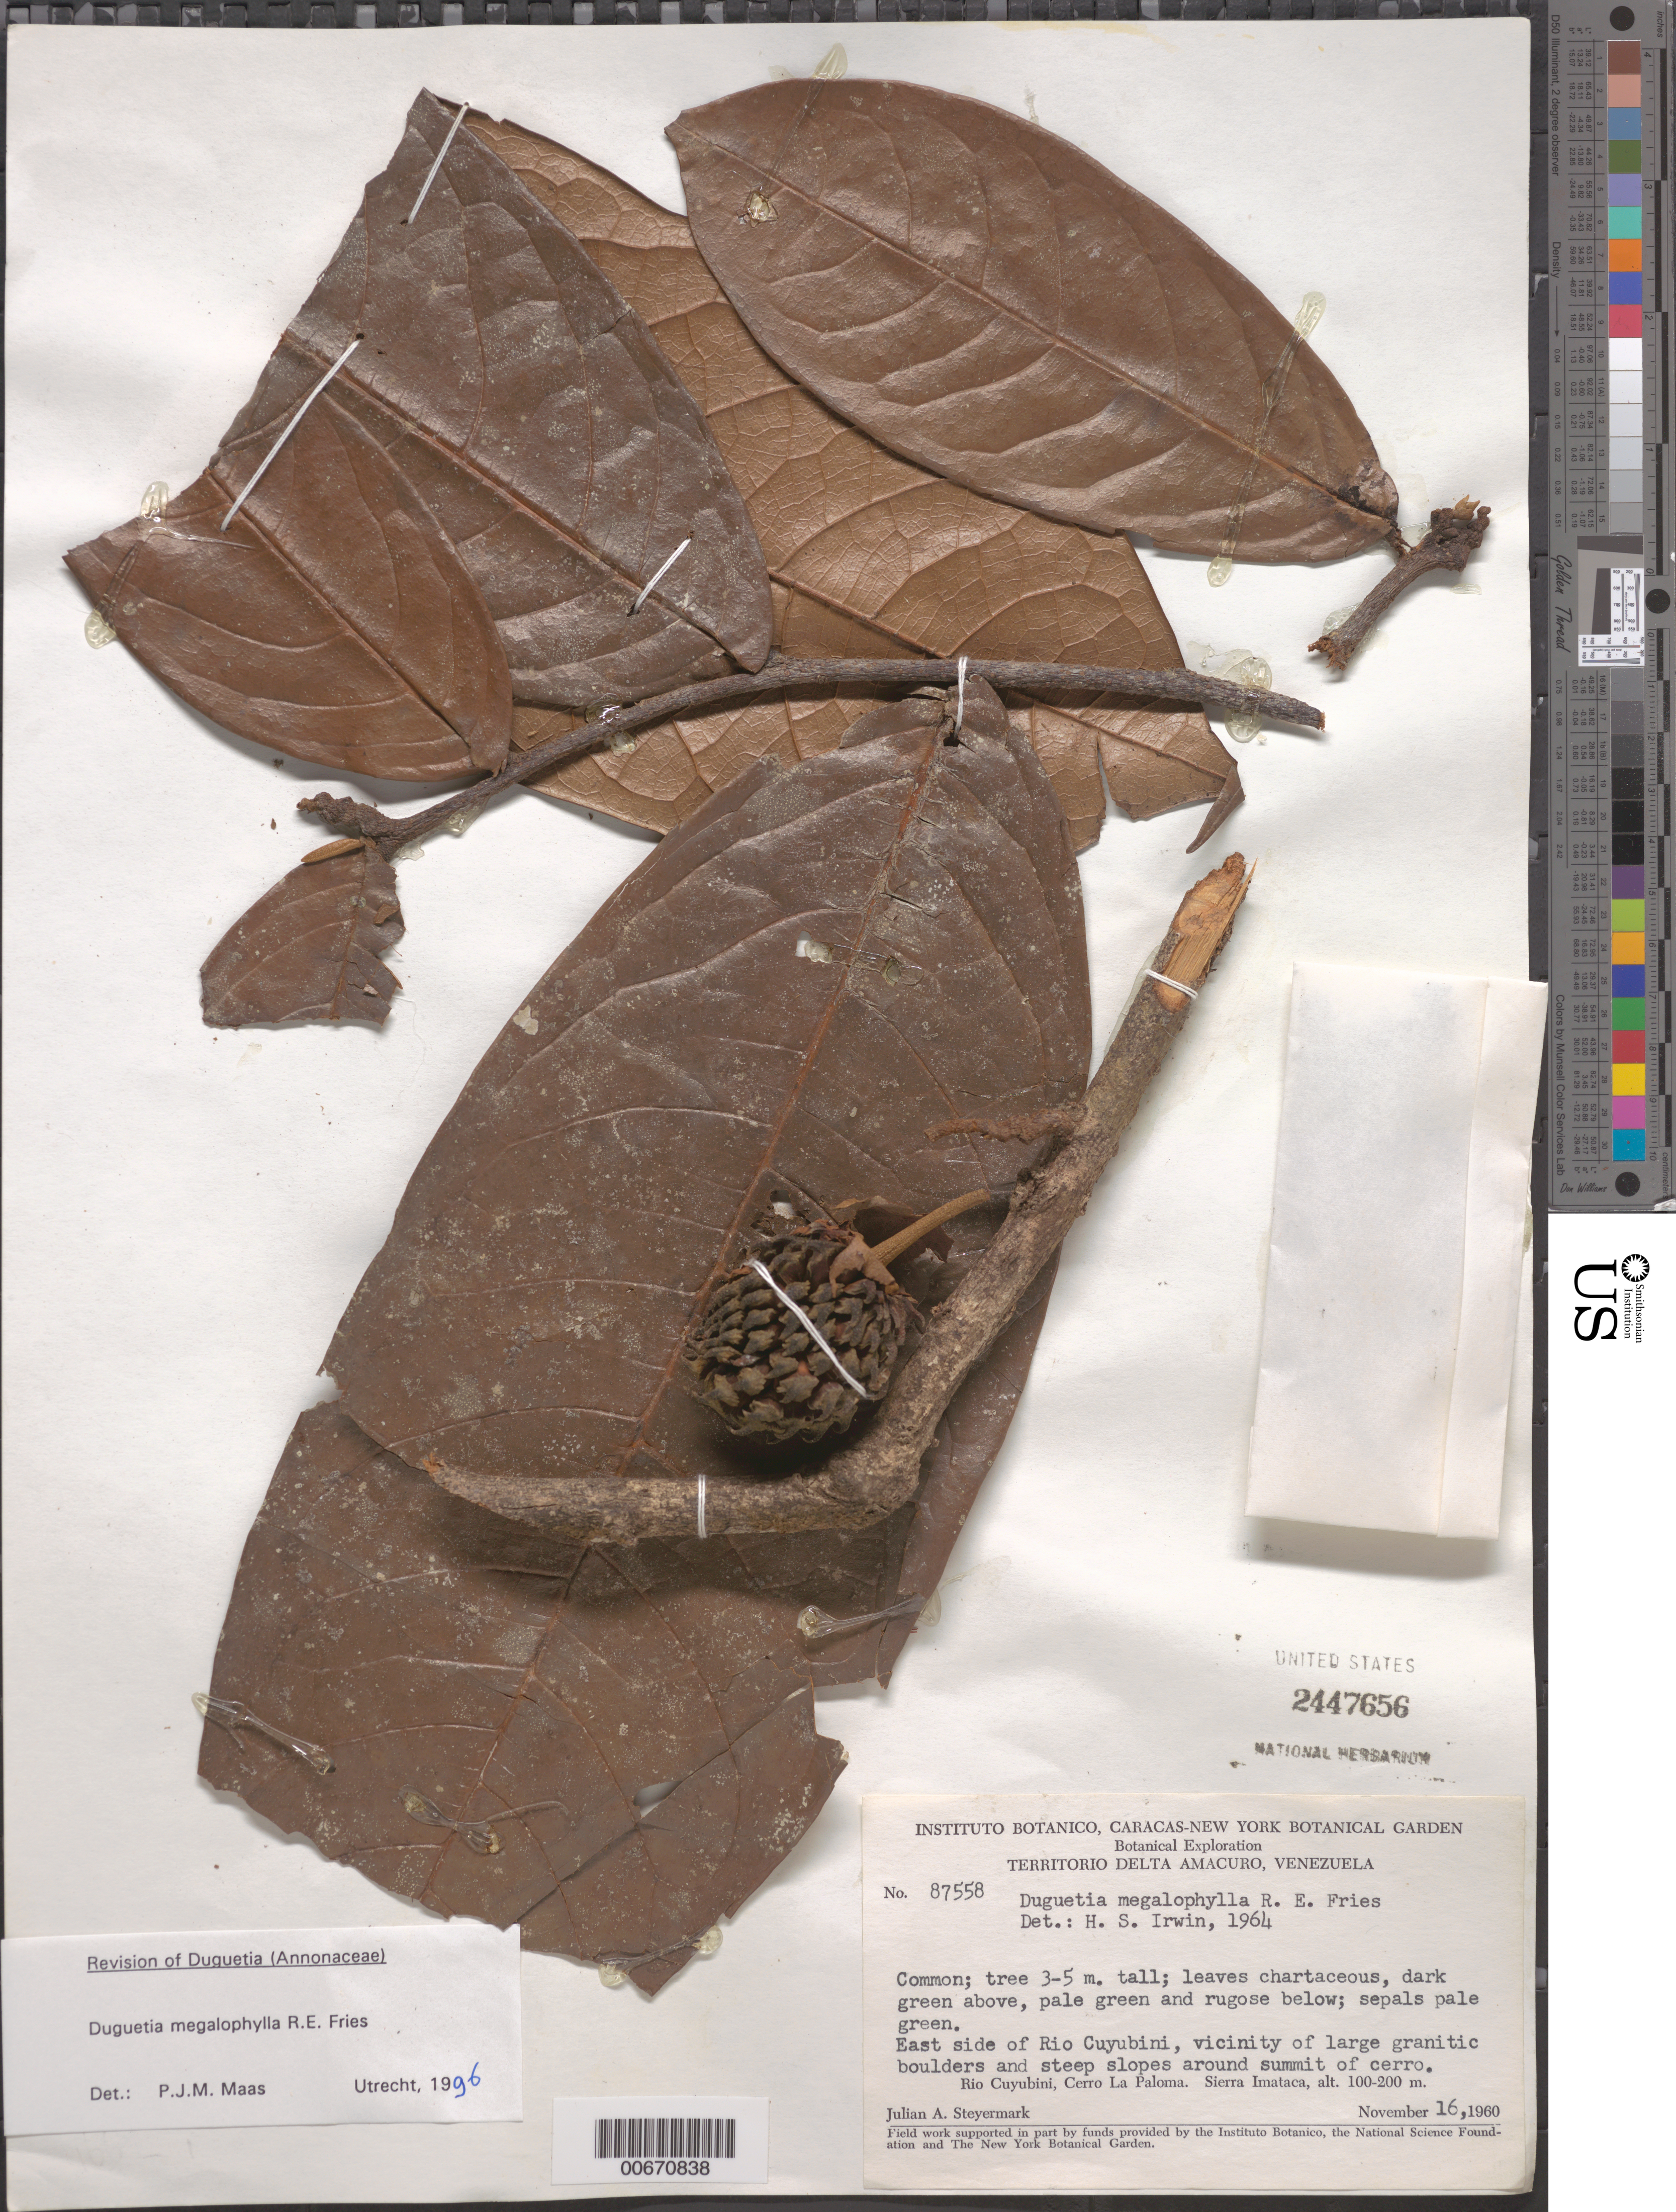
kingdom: Plantae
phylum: Tracheophyta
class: Magnoliopsida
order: Magnoliales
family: Annonaceae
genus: Duguetia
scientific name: Duguetia megalophylla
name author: R.E. Fr.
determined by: Maas, Paul J. M.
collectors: J. Steyermark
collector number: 87558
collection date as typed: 16-Nov-60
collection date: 1960-11-16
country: Venezuela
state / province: Delta Amacuro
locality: Río Cuyubini, E side; Cerro La Paloma, Sierra Imataca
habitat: Large granitic boulders and steep slopes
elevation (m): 100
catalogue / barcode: US 2447656